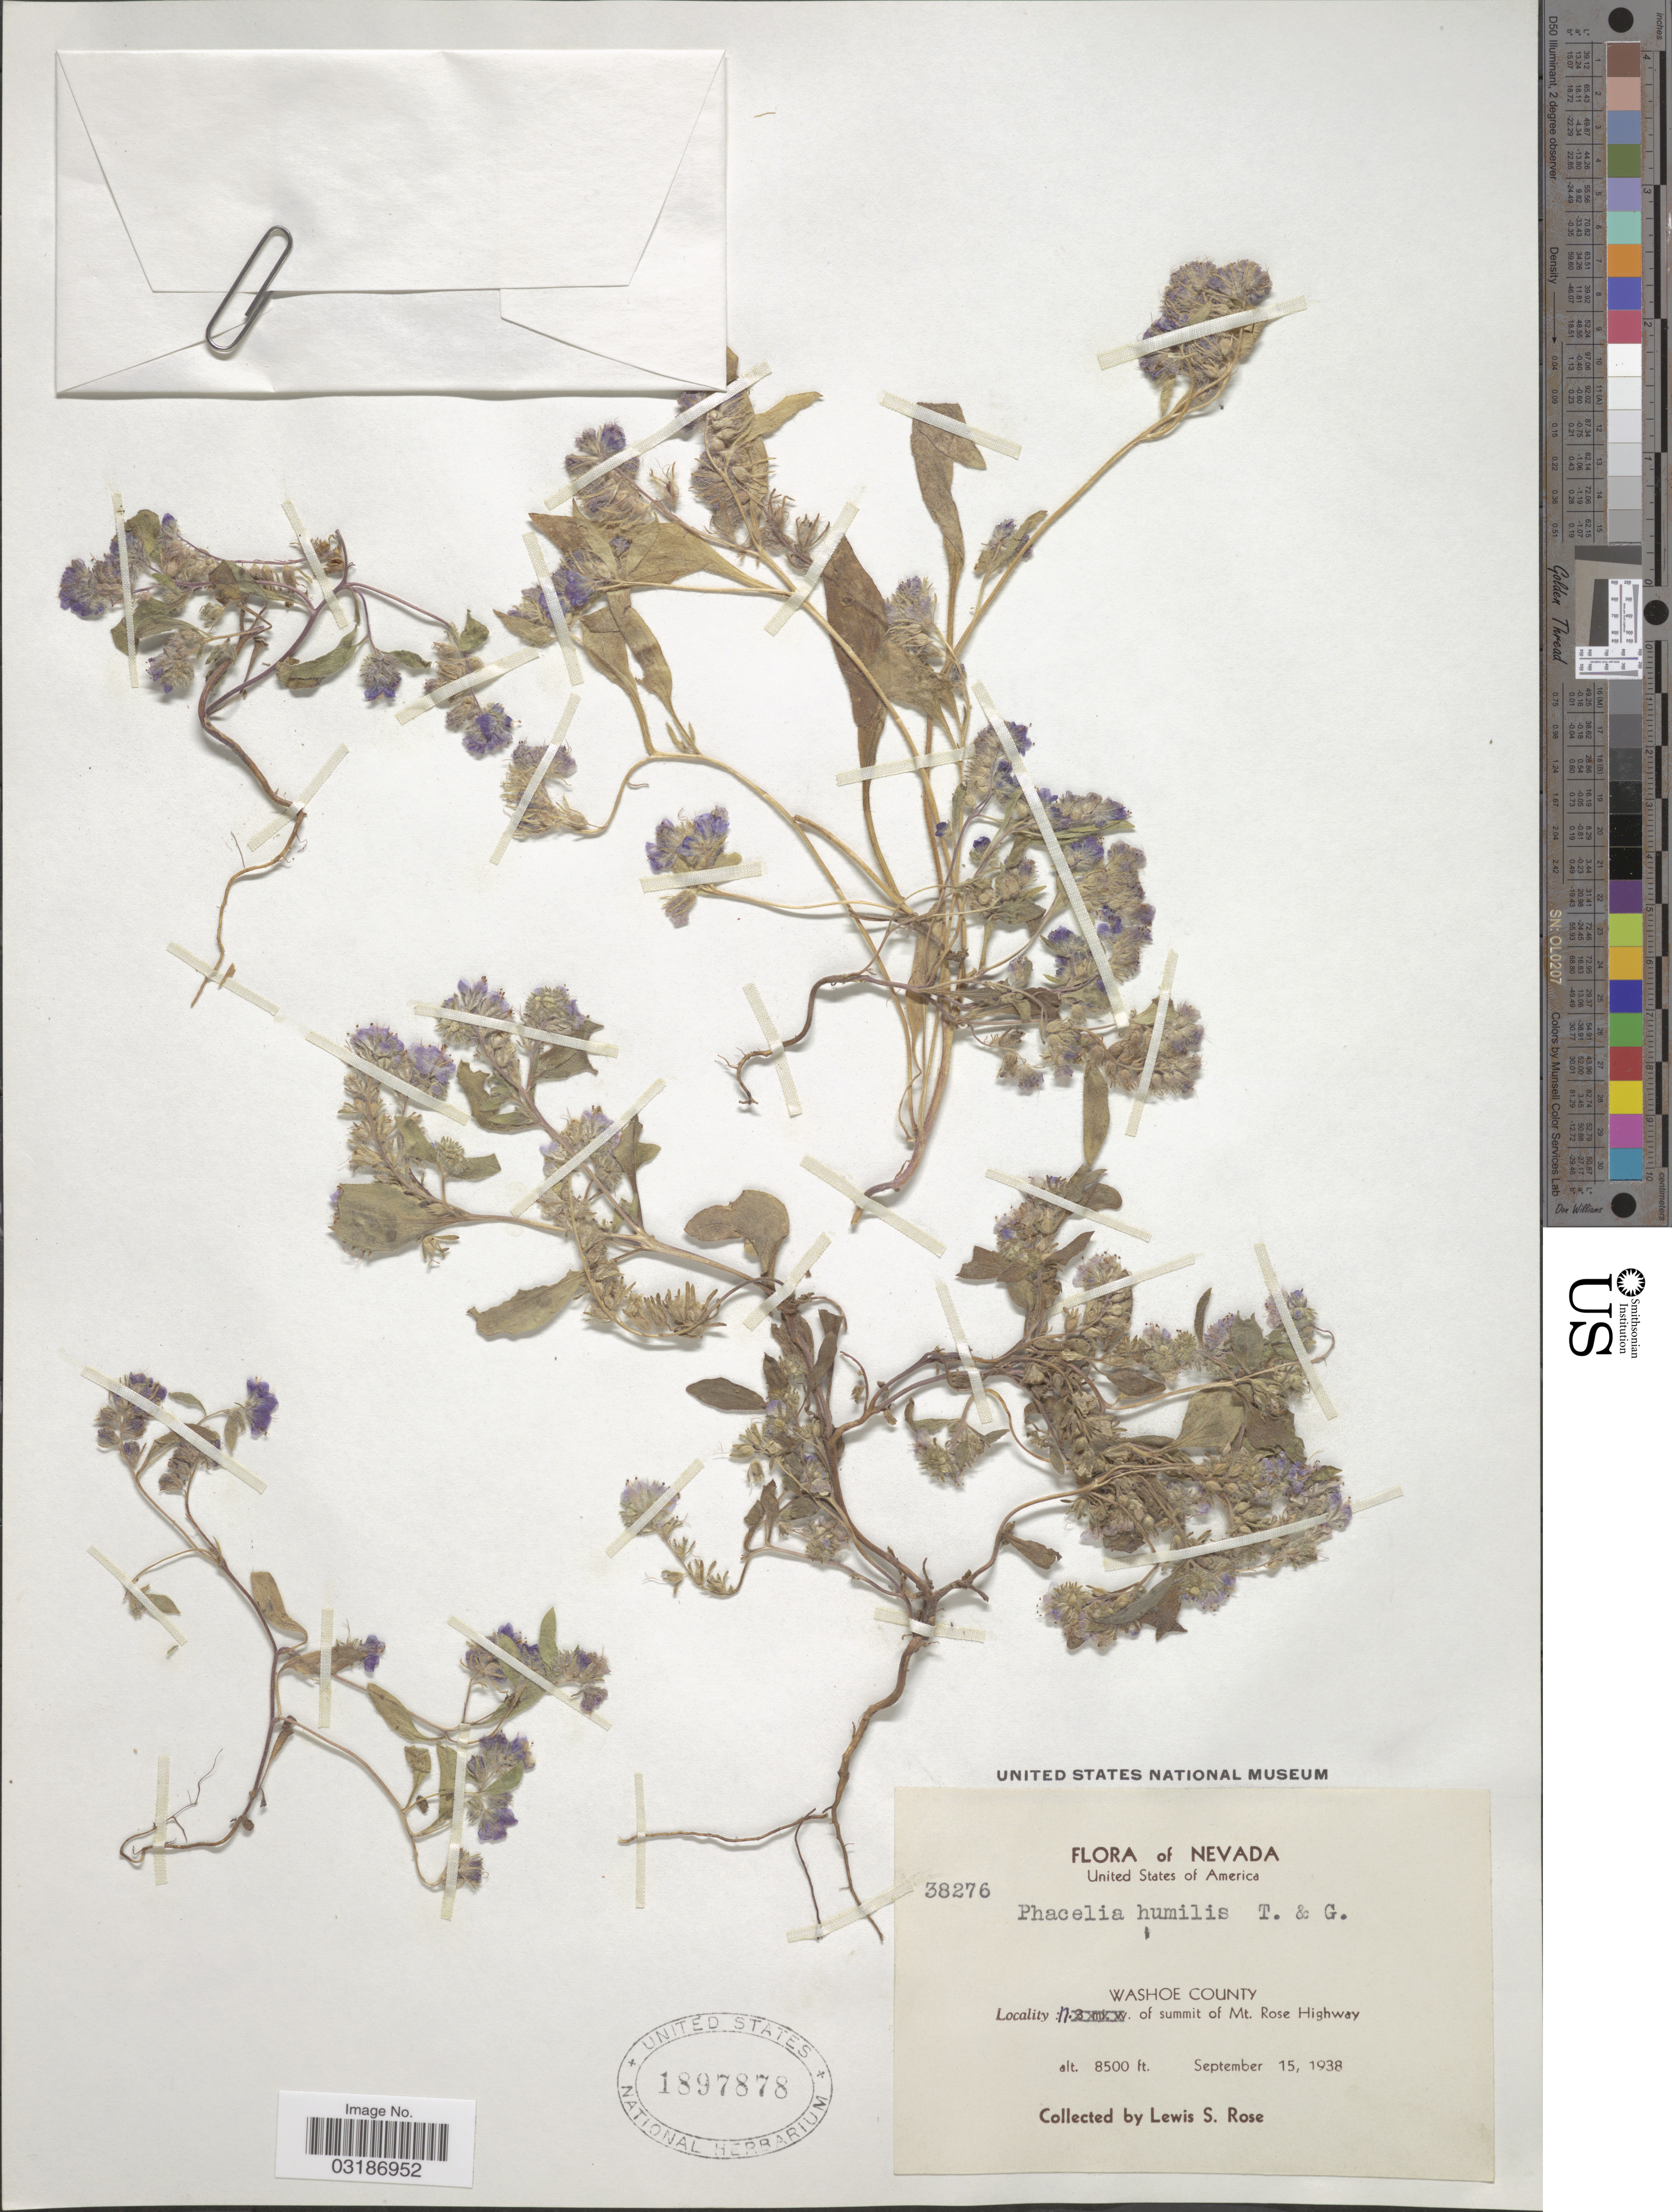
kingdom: Plantae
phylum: Tracheophyta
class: Magnoliopsida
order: Boraginales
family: Hydrophyllaceae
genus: Phacelia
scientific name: Phacelia humilis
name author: Torr. & A. Gray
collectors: L. S. Rose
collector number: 38276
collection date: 1938-09-15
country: United States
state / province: Nevada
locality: Washoe County of summit of Mt. Rose Highway.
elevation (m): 2591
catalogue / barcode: US 1897878